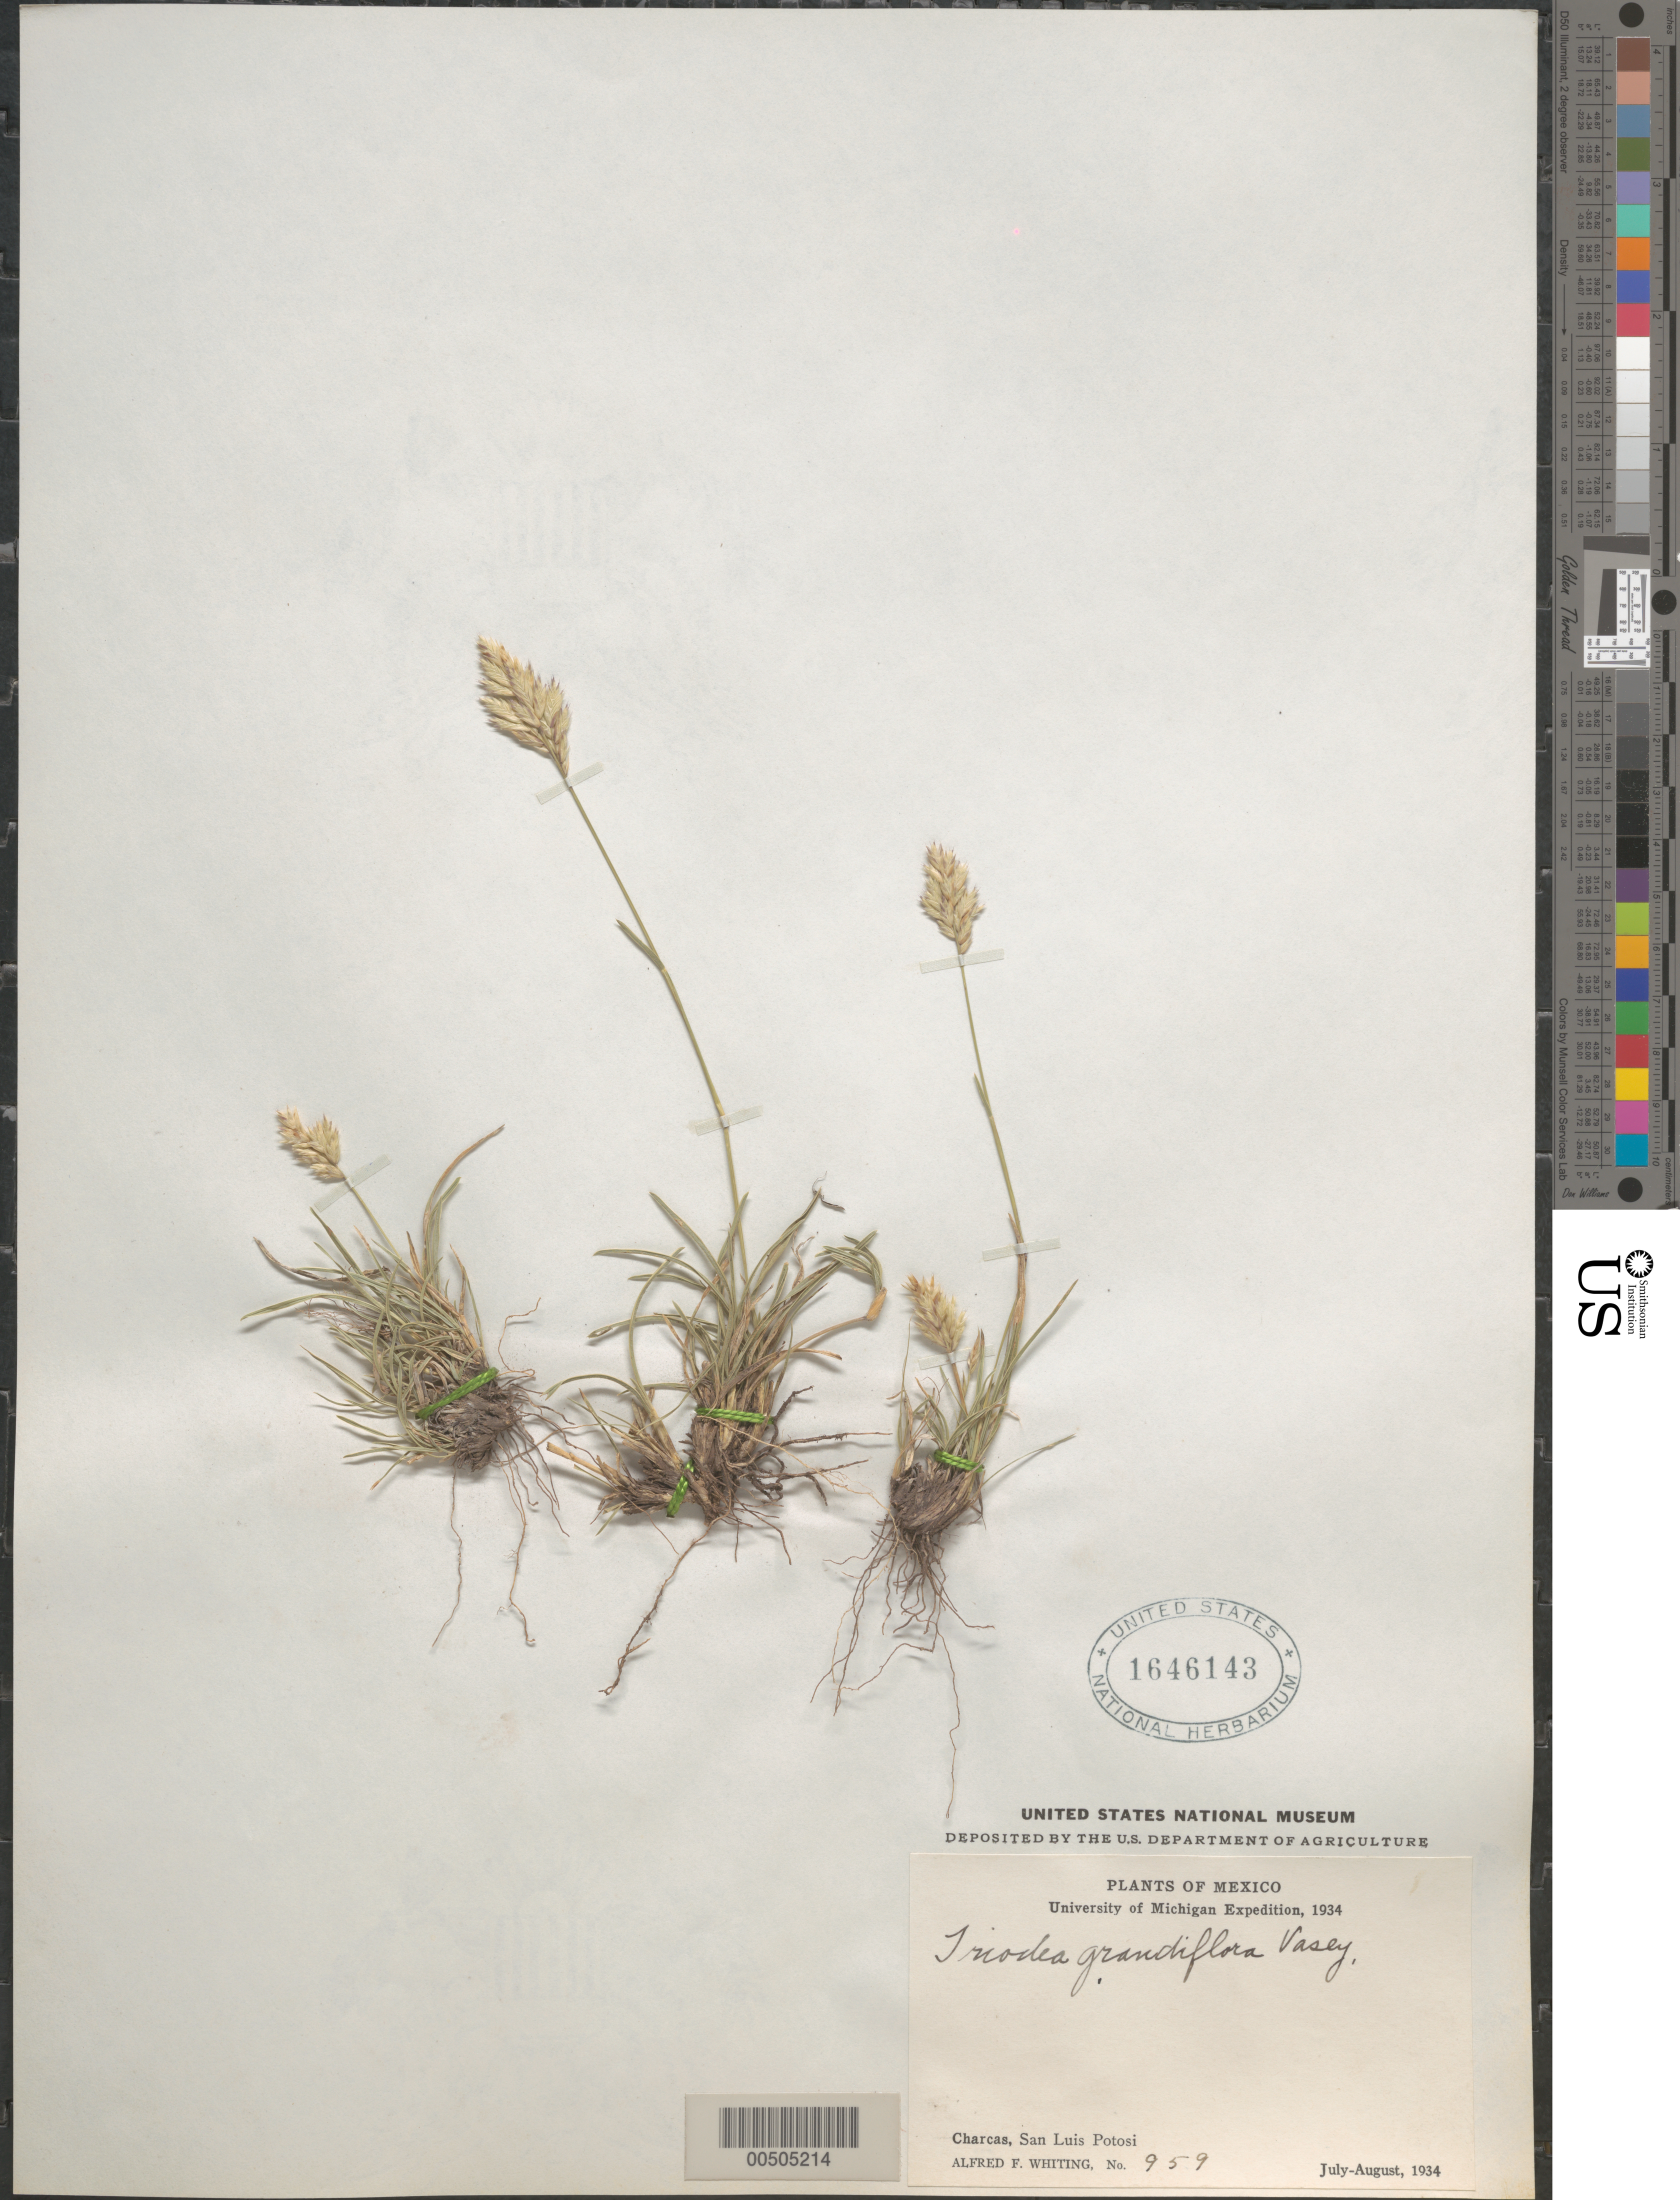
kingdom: Plantae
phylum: Tracheophyta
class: Liliopsida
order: Poales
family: Poaceae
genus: Erioneuron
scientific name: Erioneuron avenaceum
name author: (Kunth) Tateoka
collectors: A. F. Whiting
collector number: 959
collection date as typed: Jul 1934 to Aug 1934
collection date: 1934-07/1934-08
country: Mexico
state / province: San Luis Potosi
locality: Charcas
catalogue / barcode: US 1646143